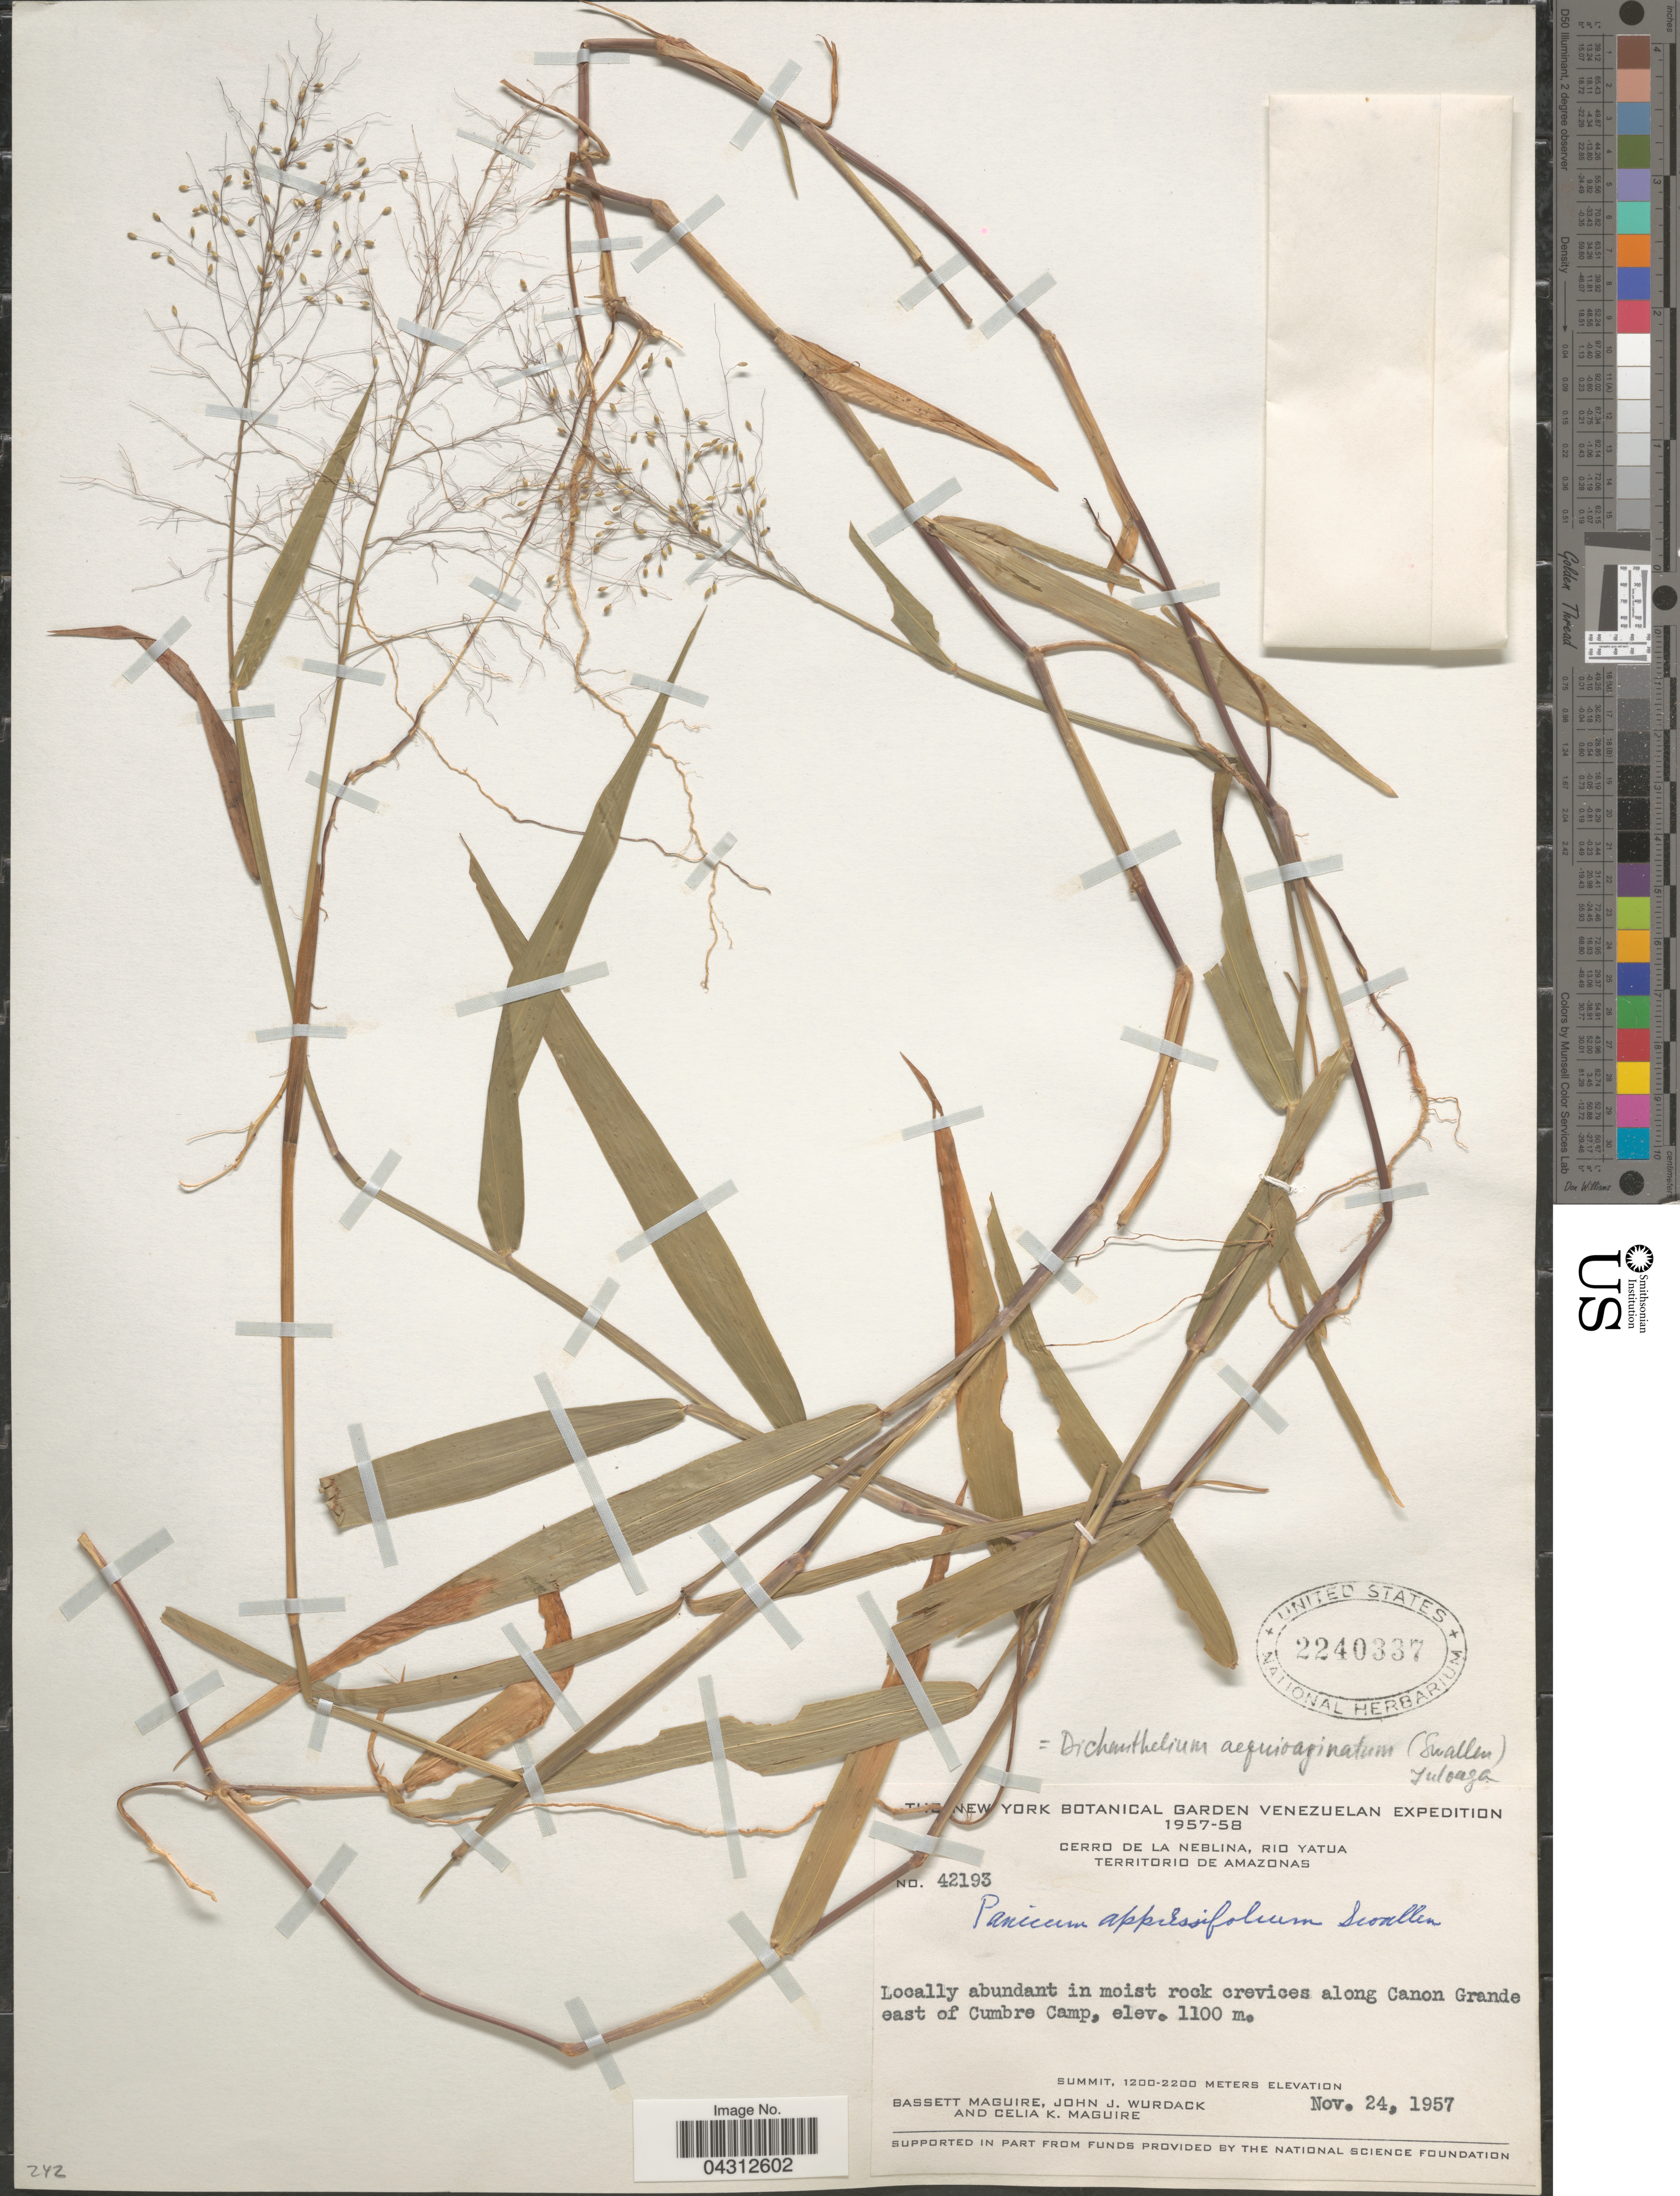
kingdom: Plantae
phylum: Tracheophyta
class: Liliopsida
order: Poales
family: Poaceae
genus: Dichanthelium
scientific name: Dichanthelium aequivaginatum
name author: (Swallen) Zuloaga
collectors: B. Maguire, J. J. Wurdack & C. K. Maguire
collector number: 42193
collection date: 1957-11-24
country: Venezuela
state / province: Amazonas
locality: Cerro de la Neblina, Rio Yatua Territorio de Amazonas. Locally abundant in moist rock crevices along Canon Grande east of Cumbre Camp.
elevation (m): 1100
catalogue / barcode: US 2240337